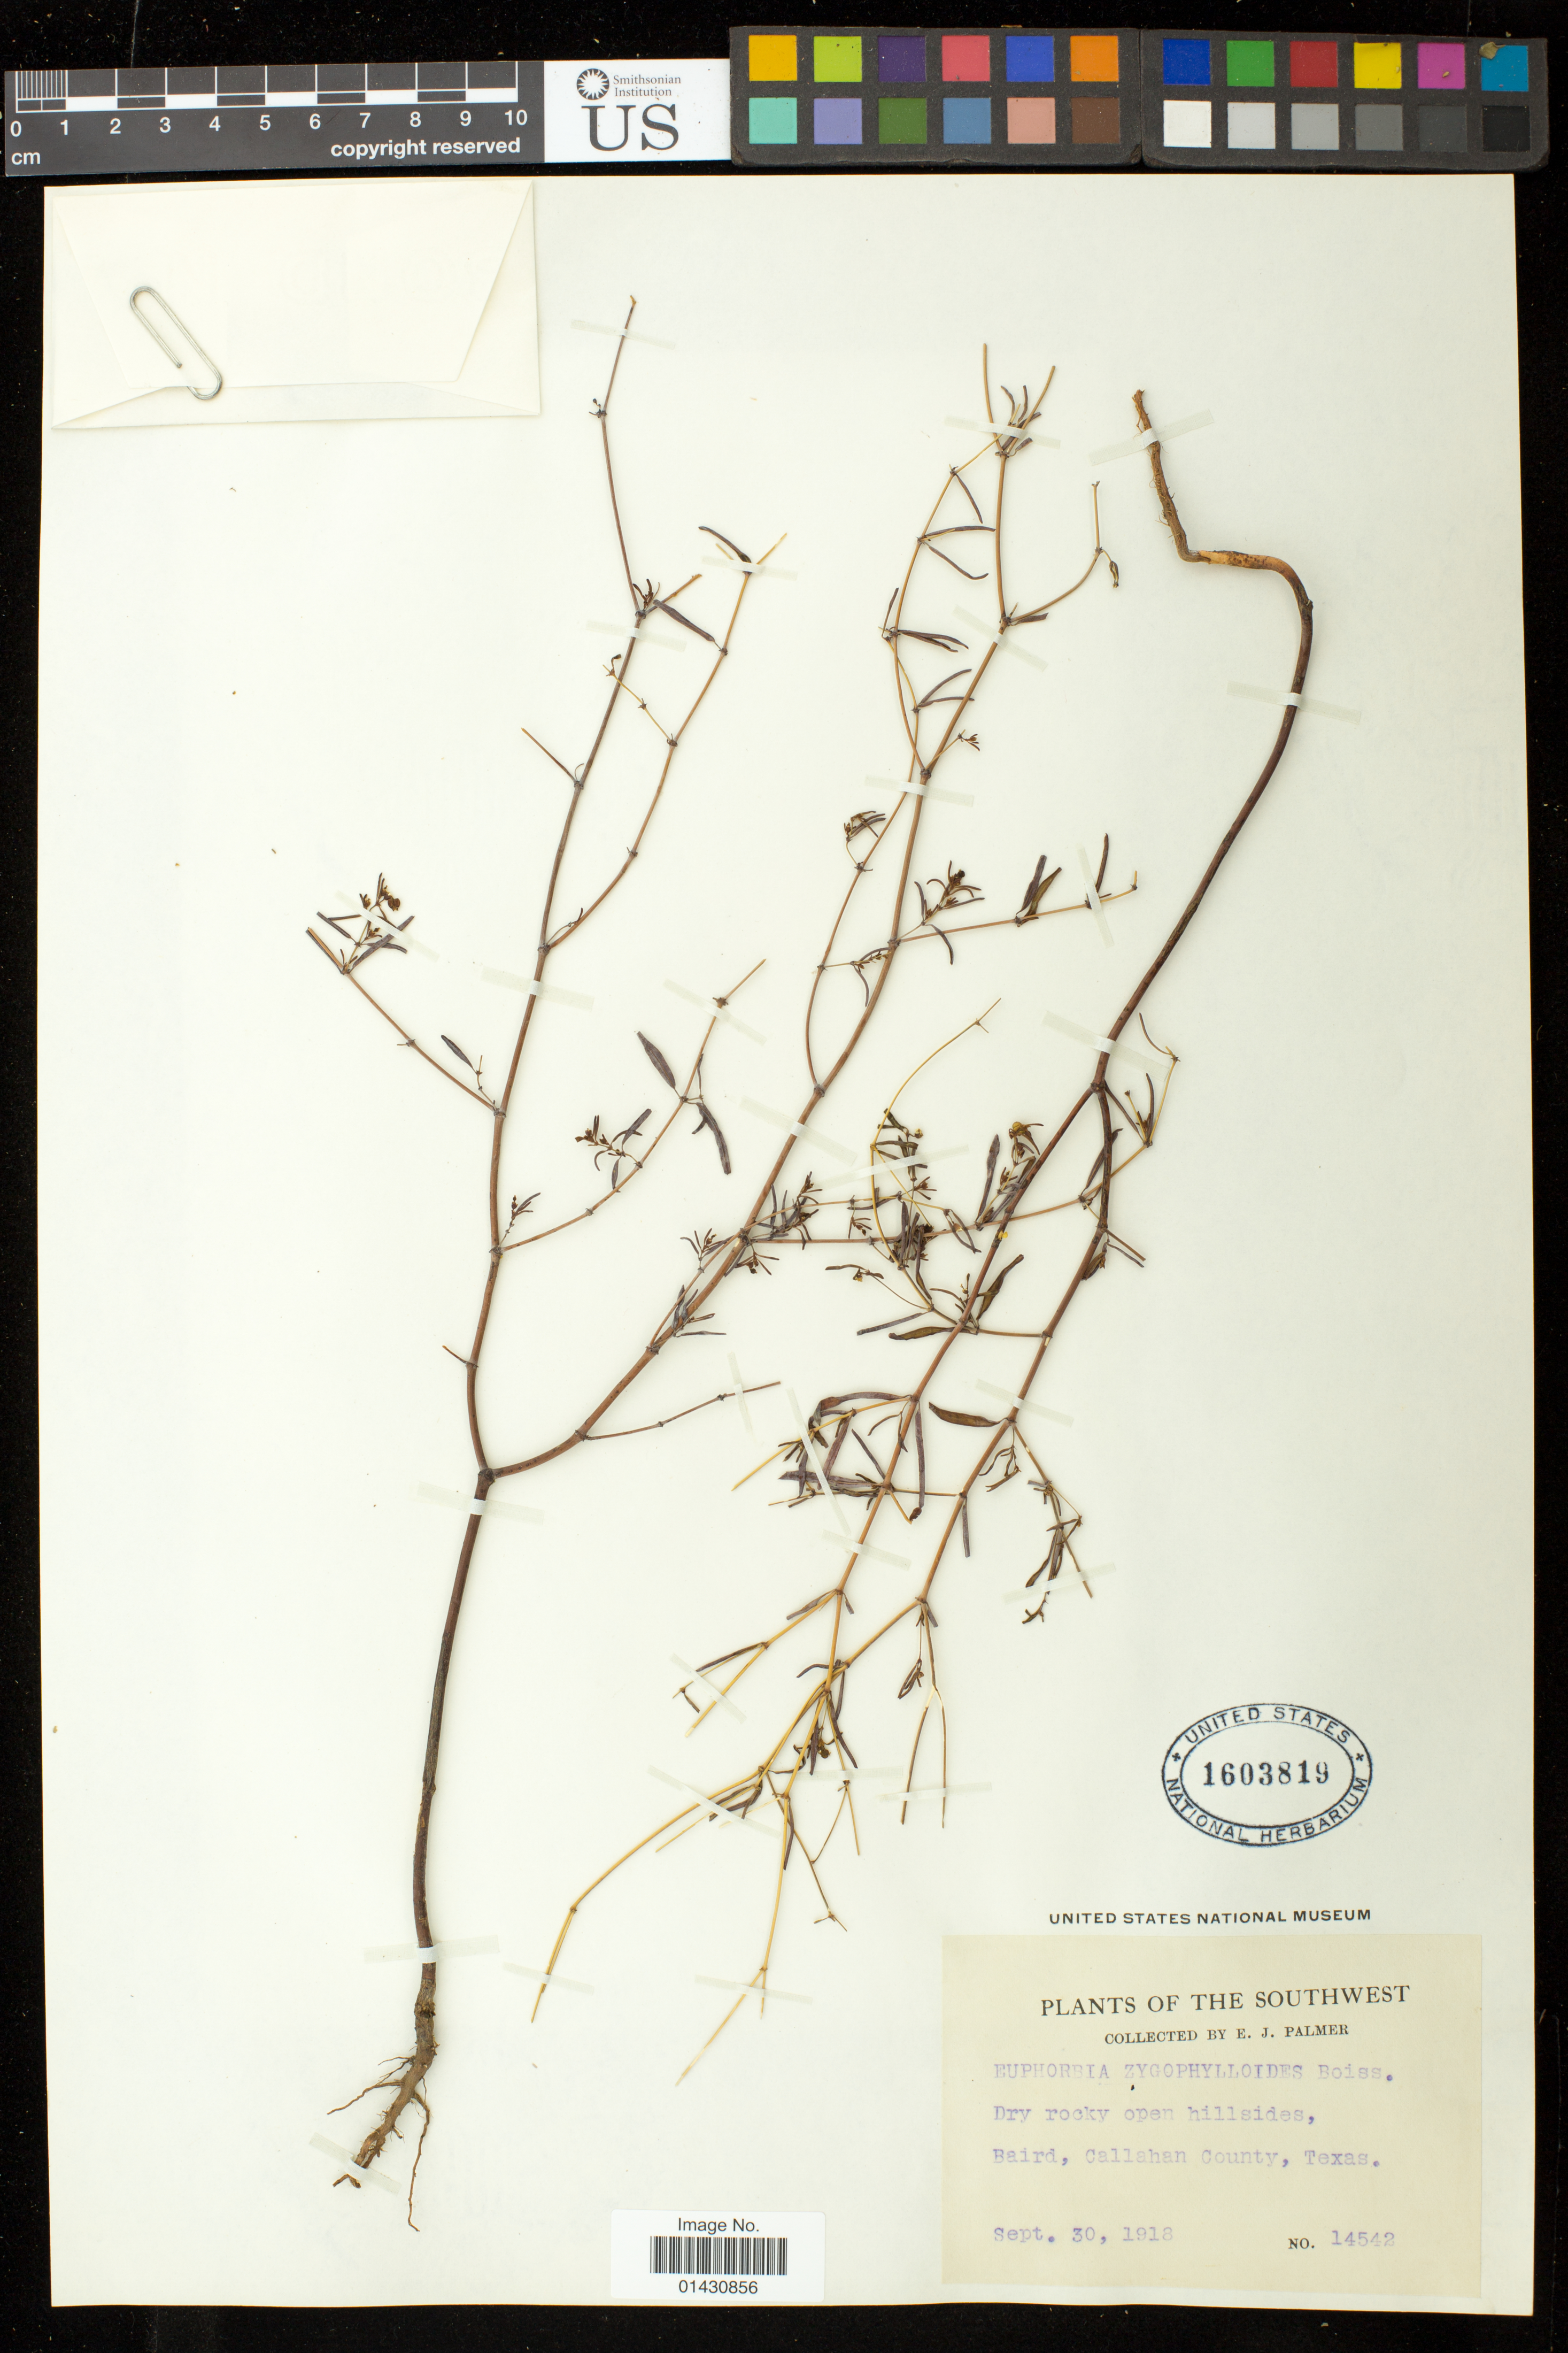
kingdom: Plantae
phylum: Tracheophyta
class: Magnoliopsida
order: Malpighiales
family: Euphorbiaceae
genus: Euphorbia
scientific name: Euphorbia missurica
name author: Raf.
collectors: E. J. Palmer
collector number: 14542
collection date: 1918-09-30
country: United States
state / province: Texas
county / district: Callahan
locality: Baird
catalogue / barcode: US 1603819